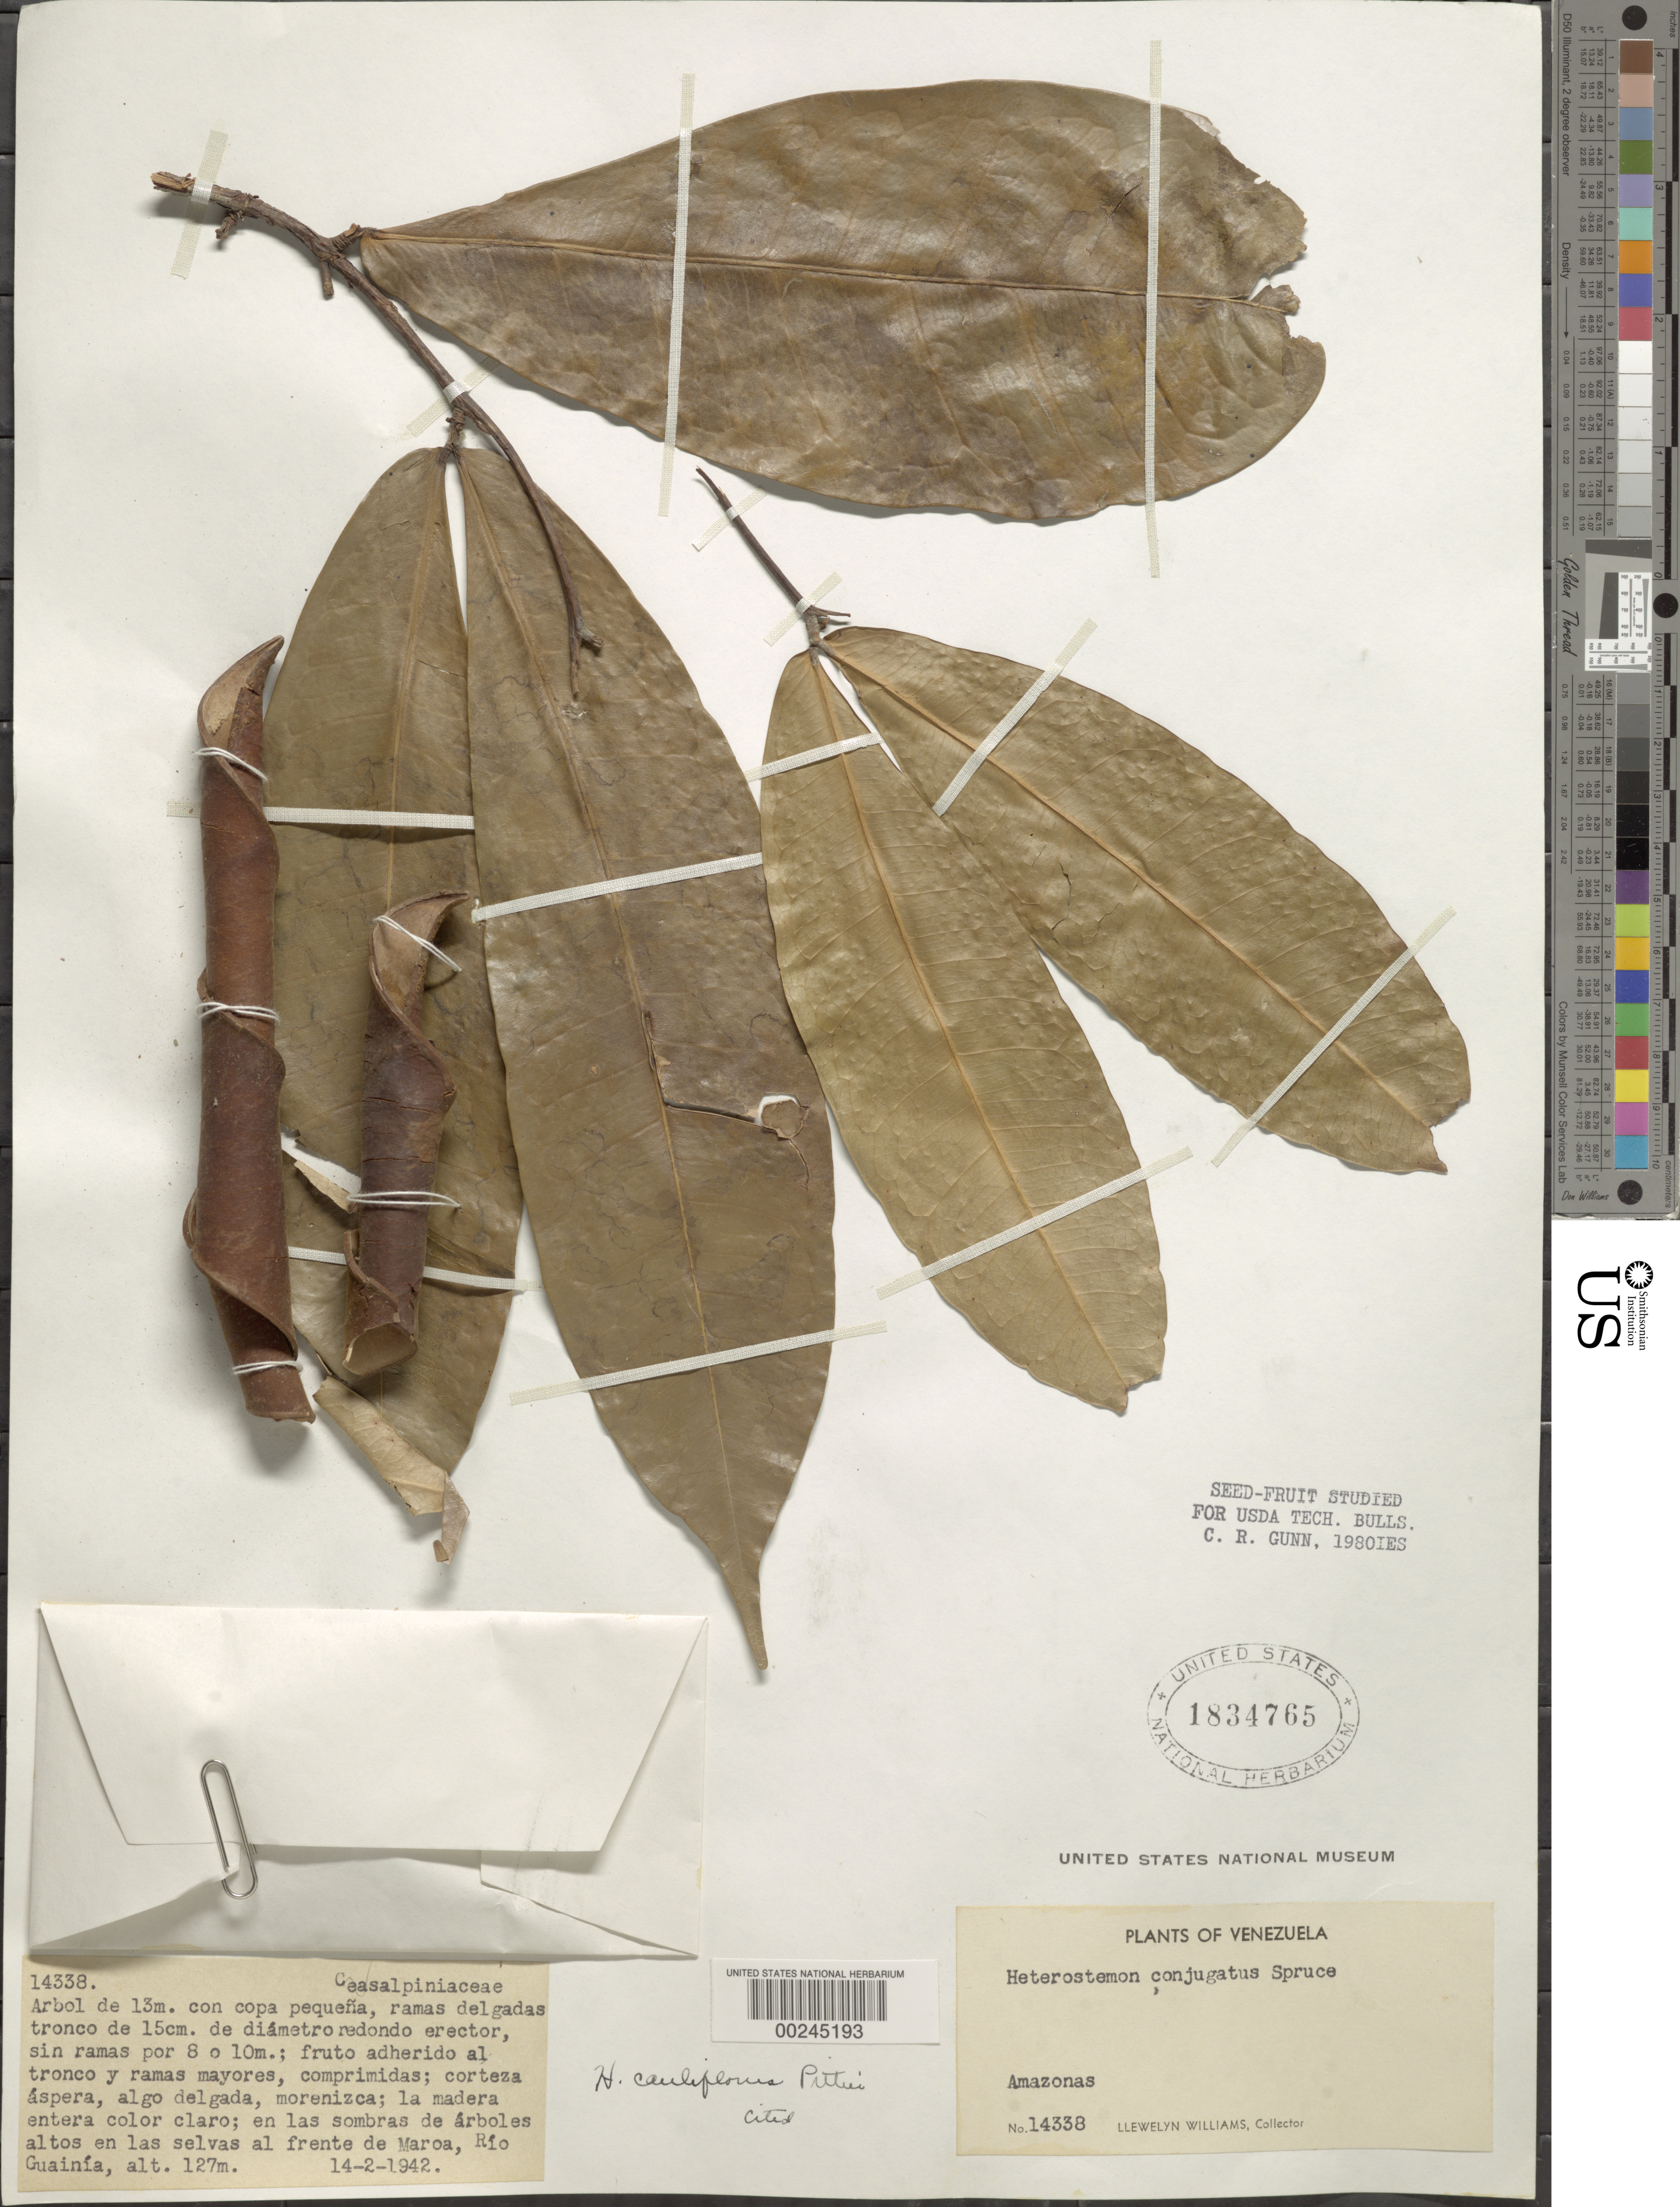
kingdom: Plantae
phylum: Tracheophyta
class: Magnoliopsida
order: Fabales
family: Fabaceae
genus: Heterostemon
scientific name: Heterostemon conjugatus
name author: Spruce ex Benth.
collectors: Ll. Williams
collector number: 14338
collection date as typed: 14 Feb 1942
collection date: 1942-02-14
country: Venezuela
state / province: Amazonas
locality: Maroa, rio guainia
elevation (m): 127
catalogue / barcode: US 1834765